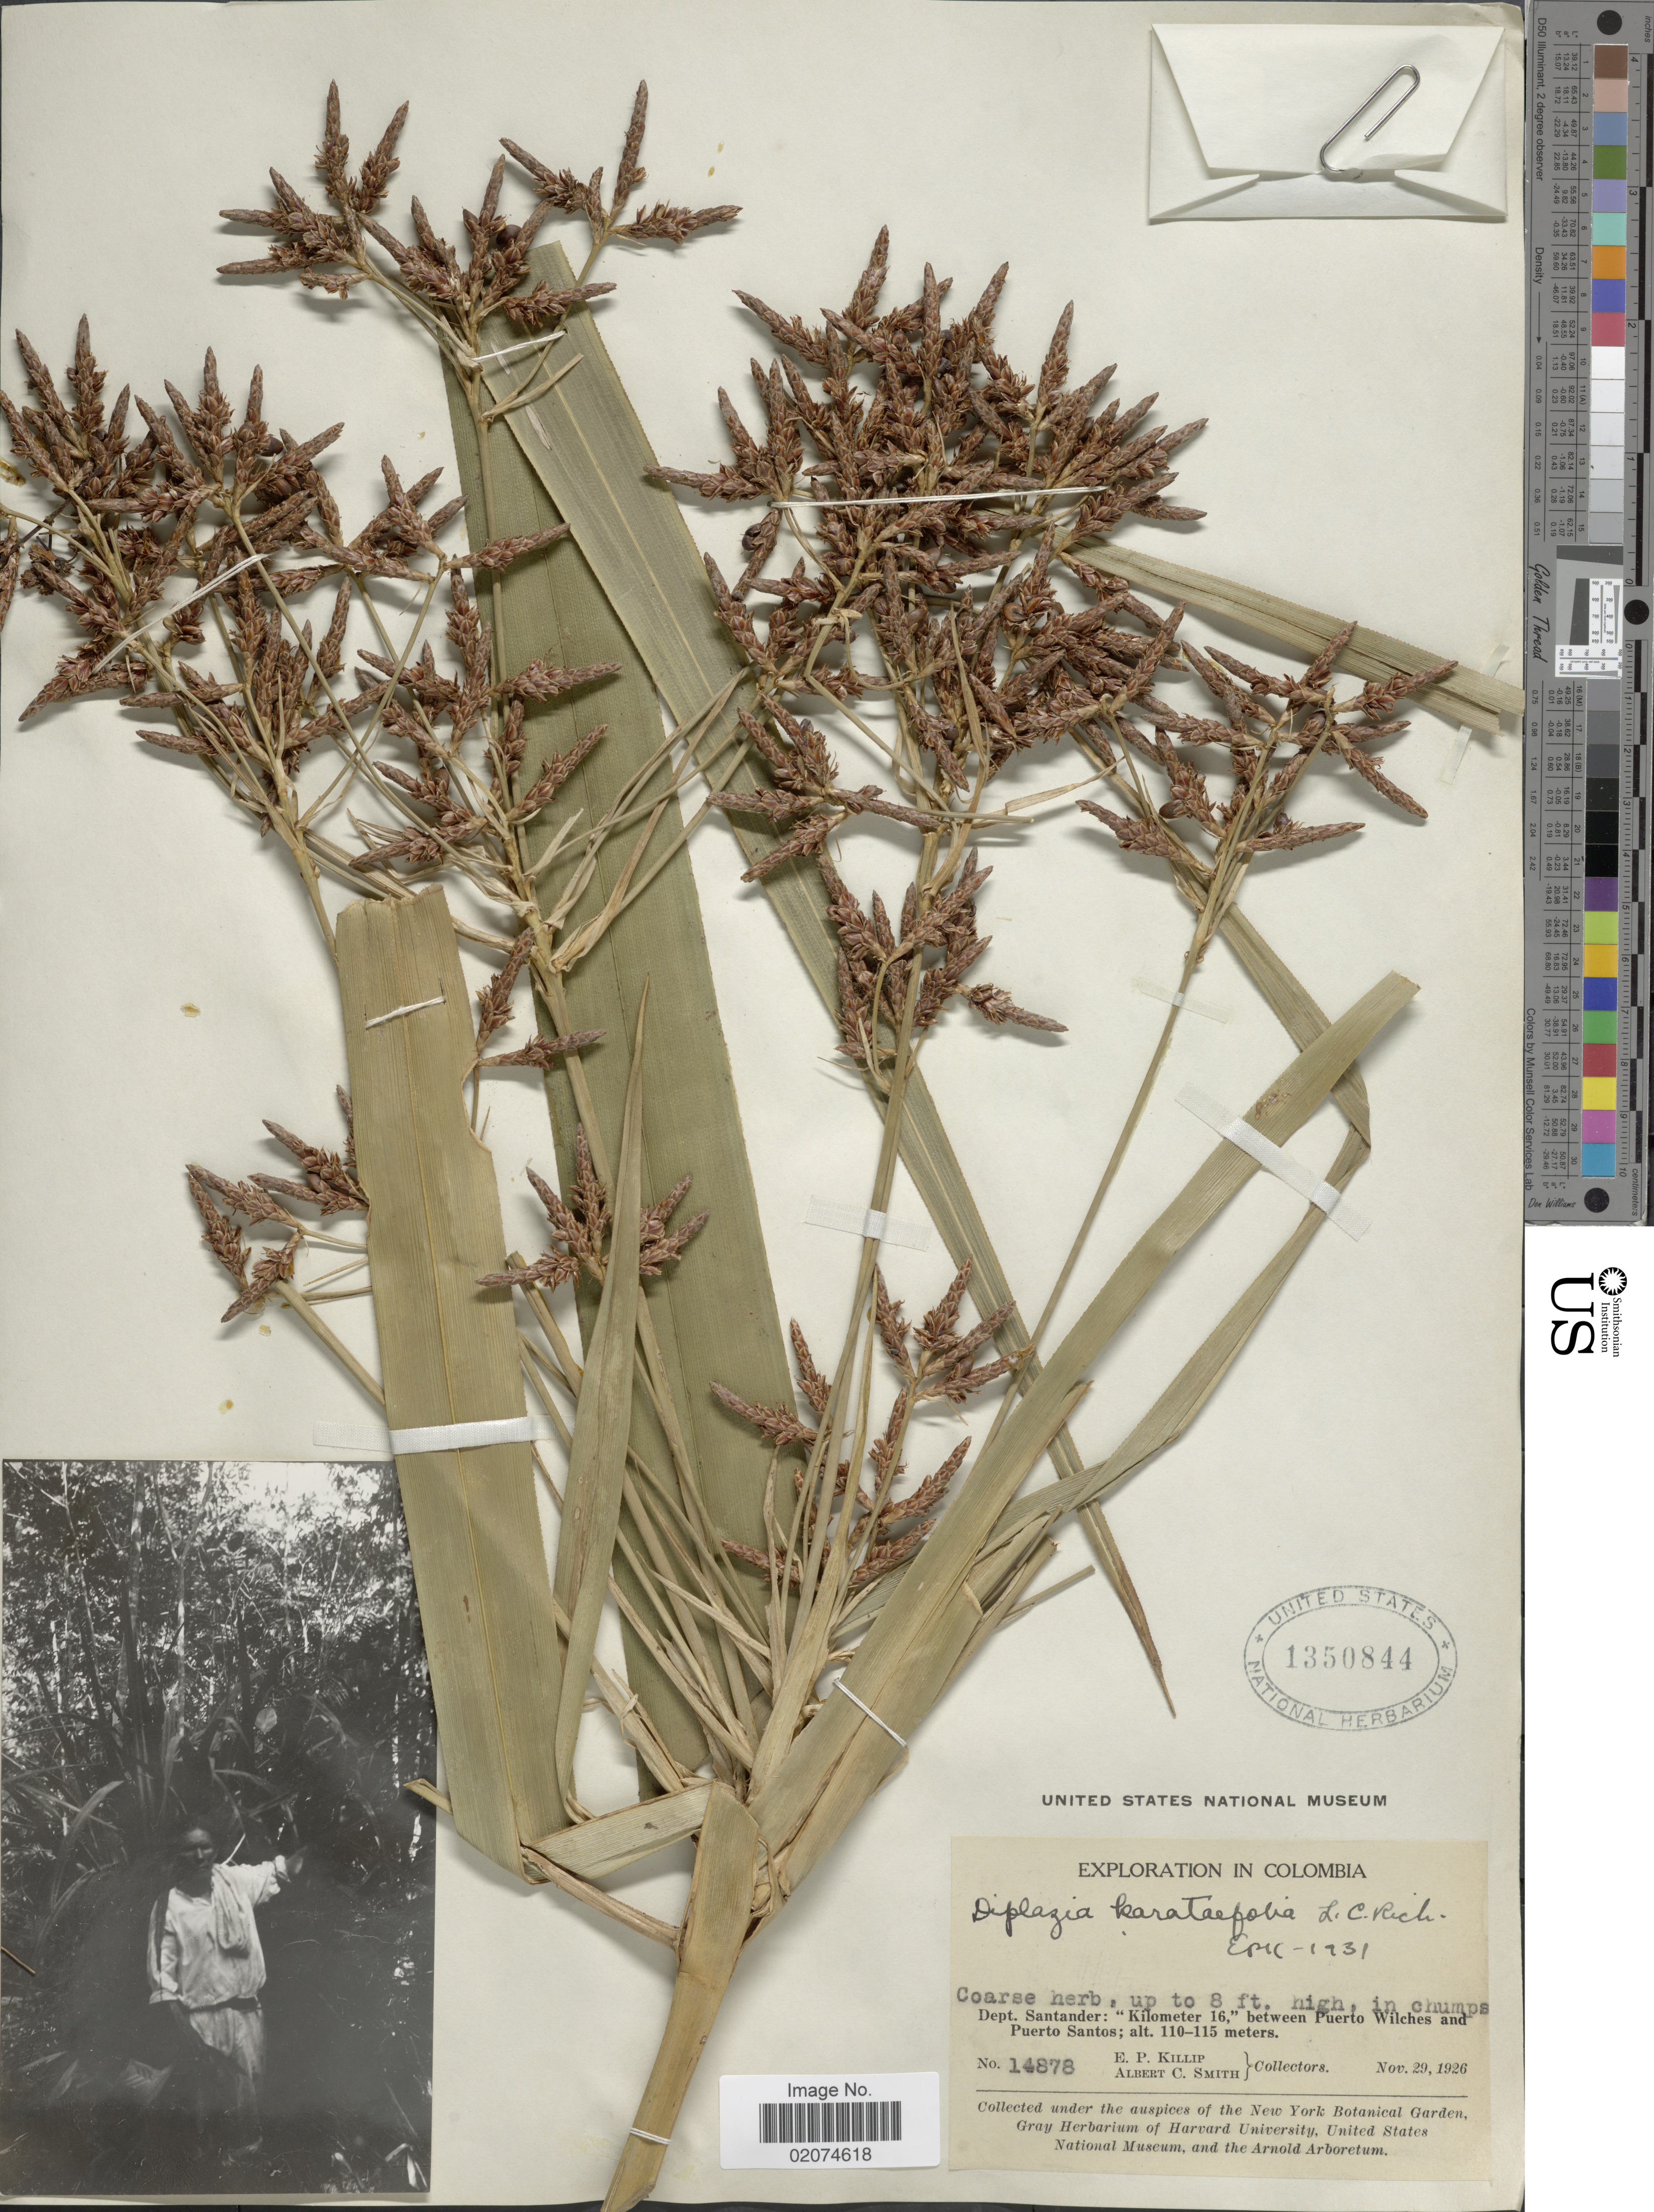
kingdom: Plantae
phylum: Tracheophyta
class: Liliopsida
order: Poales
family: Cyperaceae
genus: Diplasia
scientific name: Diplasia karatifolia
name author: Rich.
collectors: E. P. Killip & A. C. Smith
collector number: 14878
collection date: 1926-11-29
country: Colombia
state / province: Santander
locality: Dept. Santander: "Kilometer 16" between Puerto Wilches and Puerto Santos.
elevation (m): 110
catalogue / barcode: US 1350844